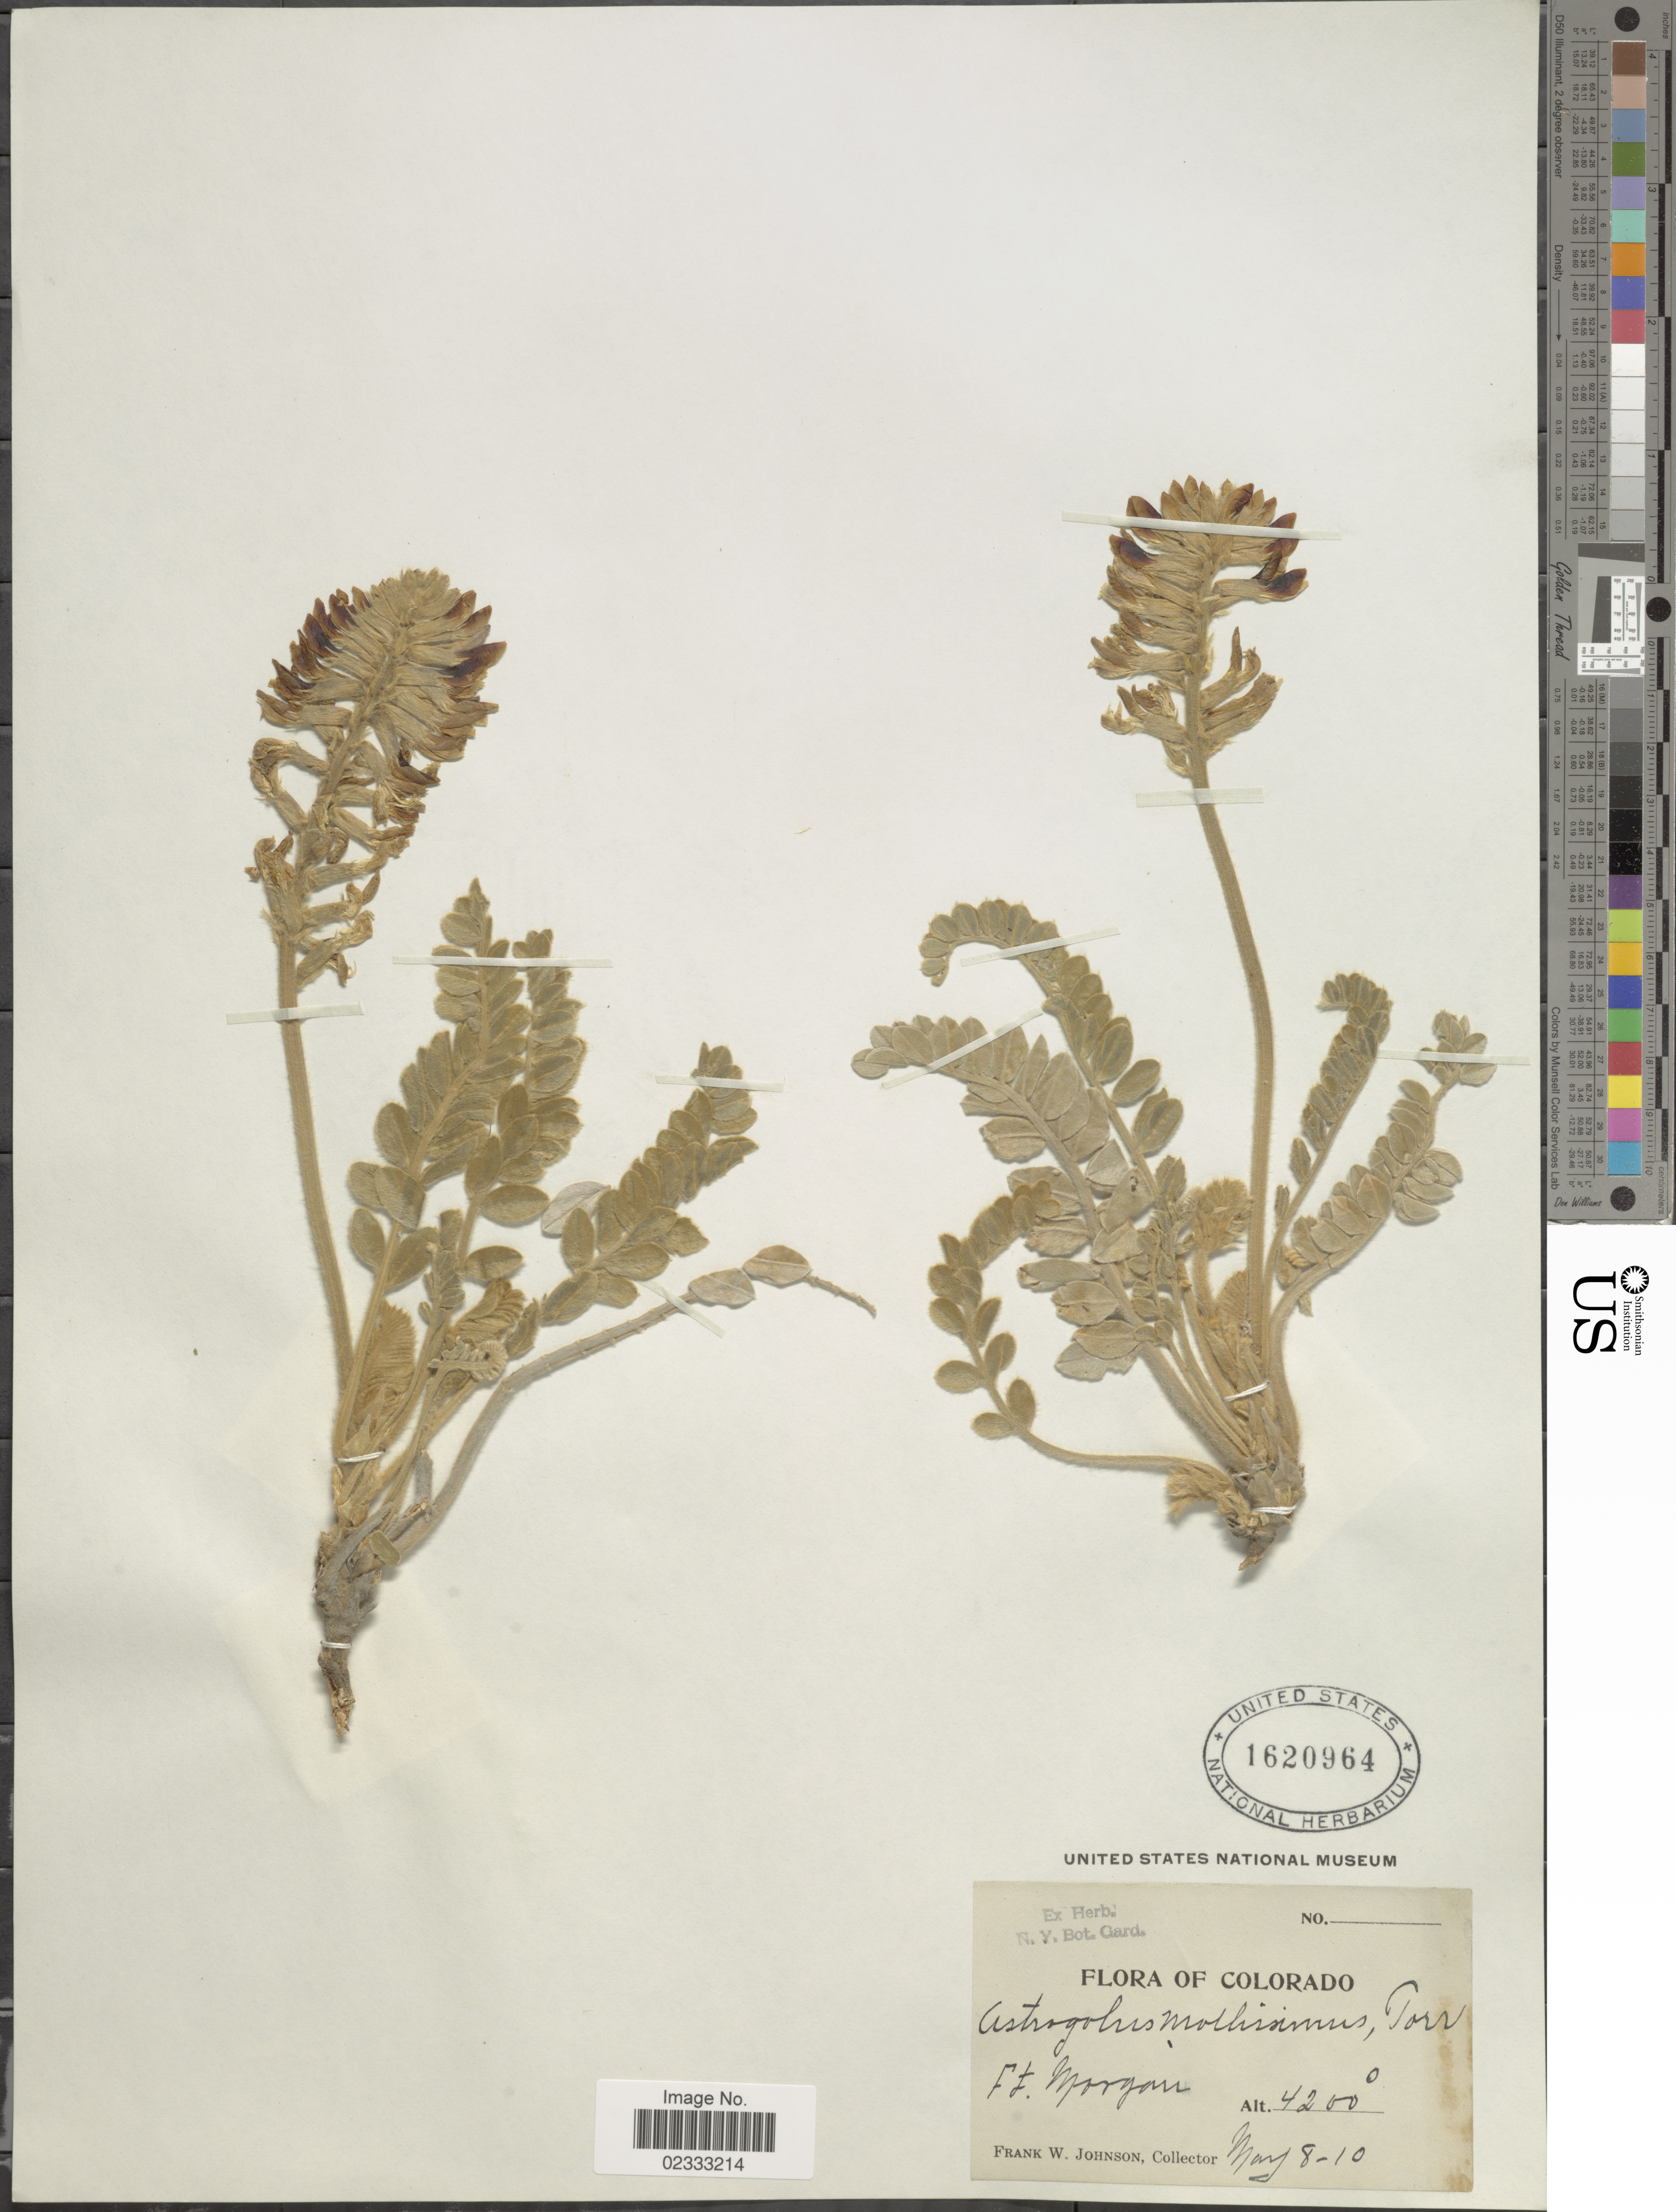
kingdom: Plantae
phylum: Tracheophyta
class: Magnoliopsida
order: Fabales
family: Fabaceae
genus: Astragalus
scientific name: Astragalus mollissimus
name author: Torr.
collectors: F. W. Johnson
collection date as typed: Transcribed d/m/y: 8/5/10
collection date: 1910-05-08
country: United States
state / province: Colorado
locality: Colorado, Ft Morgan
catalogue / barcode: US 1620964